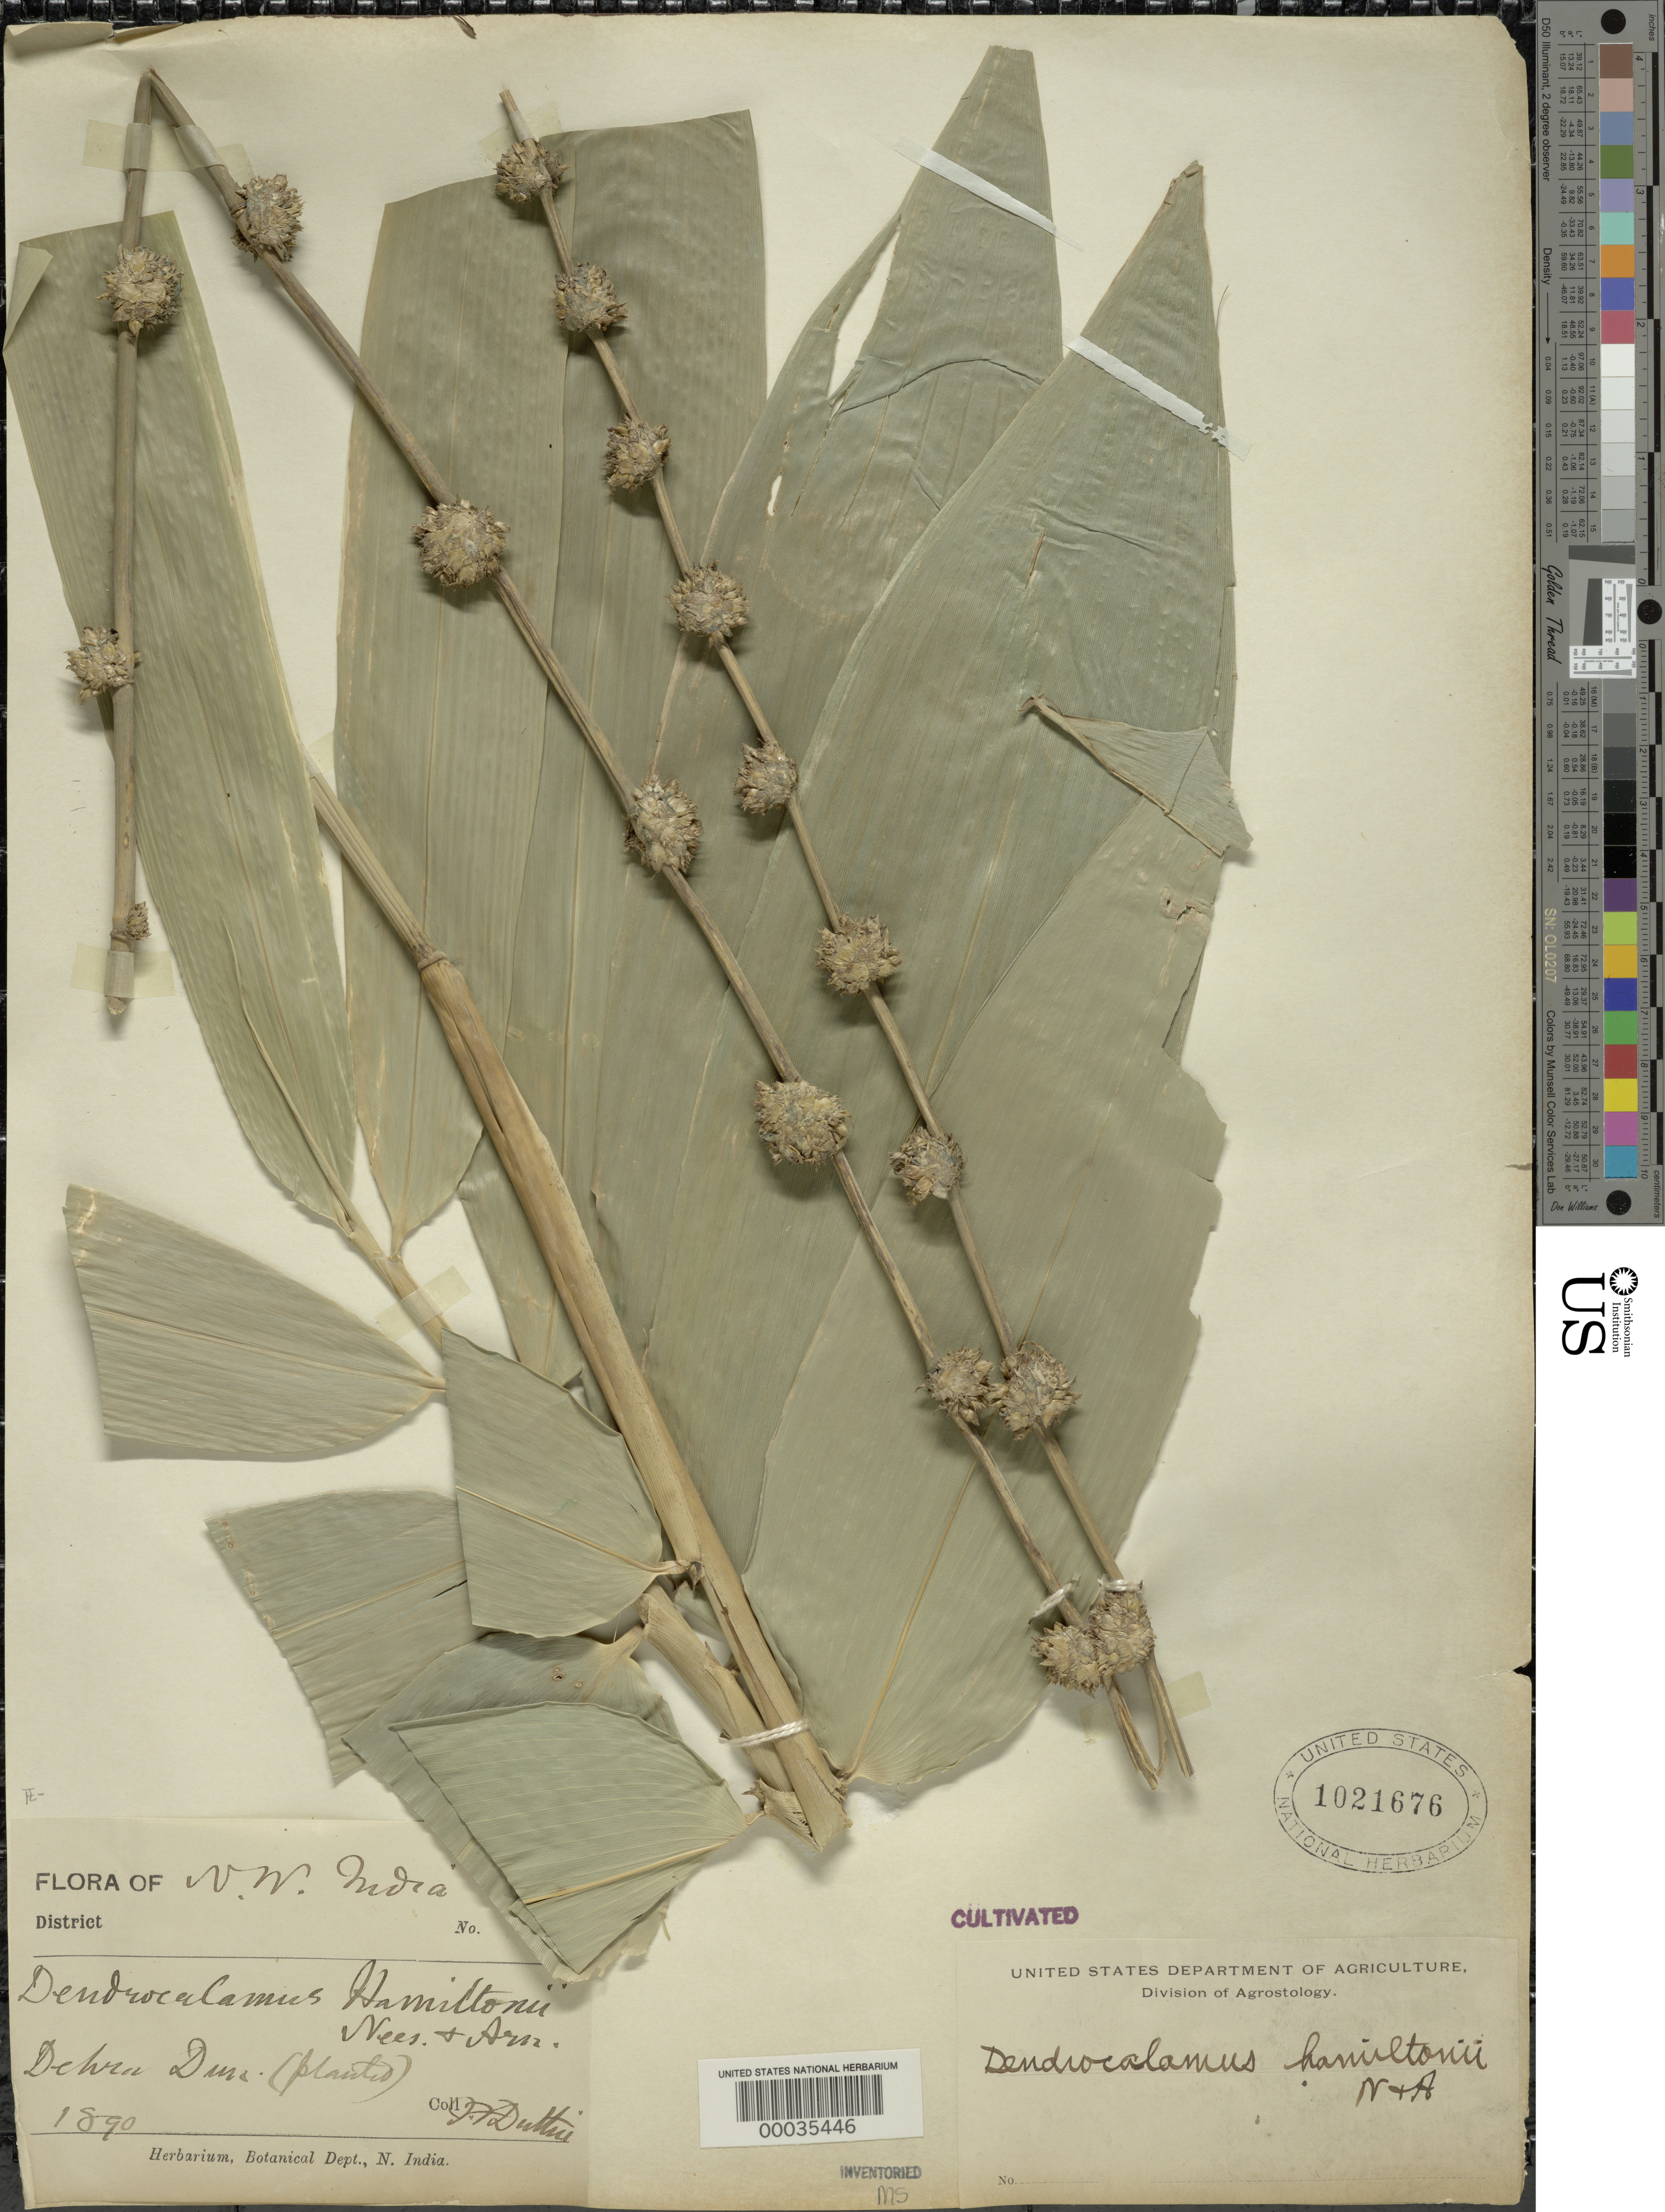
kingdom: Plantae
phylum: Tracheophyta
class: Liliopsida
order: Poales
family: Poaceae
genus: Dendrocalamus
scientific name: Dendrocalamus hamiltonii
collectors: -. Duttice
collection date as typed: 1890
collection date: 1890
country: India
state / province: Uttar Pradesh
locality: Dehra dun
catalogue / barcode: US 1021676